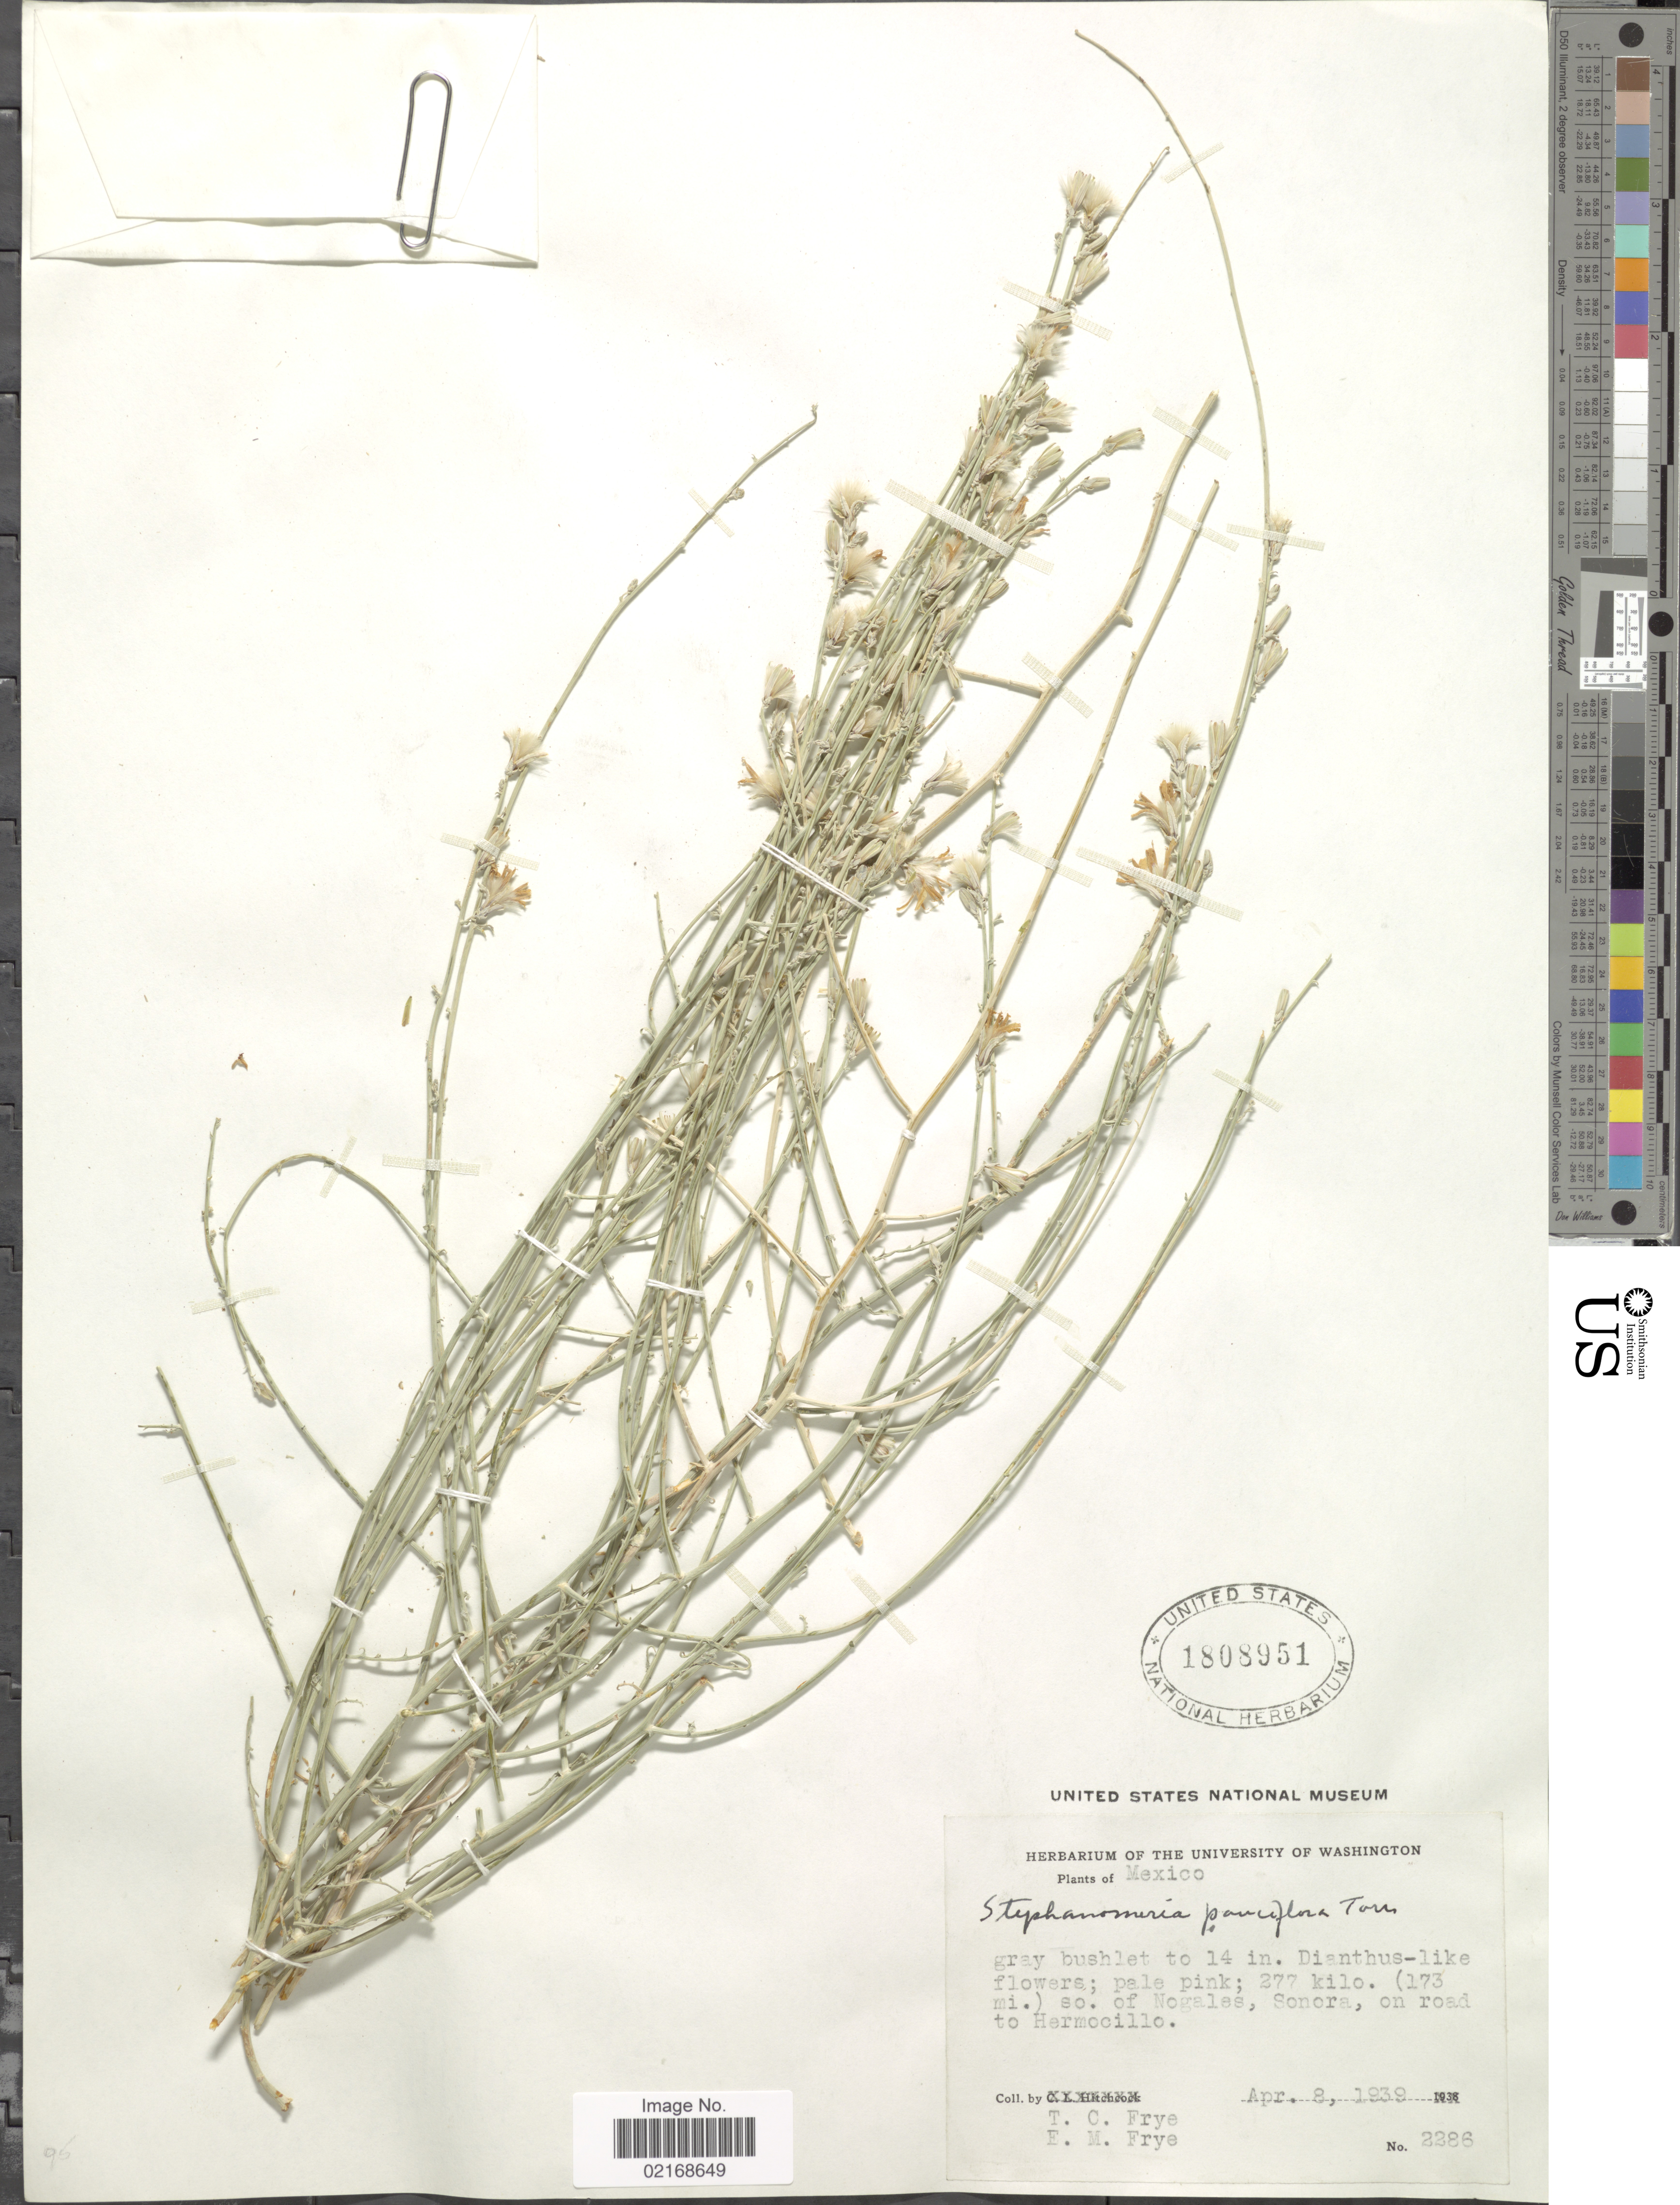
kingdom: Plantae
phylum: Tracheophyta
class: Magnoliopsida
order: Asterales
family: Asteraceae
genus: Stephanomeria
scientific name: Stephanomeria pauciflora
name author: (Torr.) A. Nelson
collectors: T. C. Frye & E. Frye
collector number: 2286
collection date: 1939-04-08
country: Mexico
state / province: Sonora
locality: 277 kilo. (173 mi.) so. of Nogales, on road to Hermocillo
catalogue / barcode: US 1808951